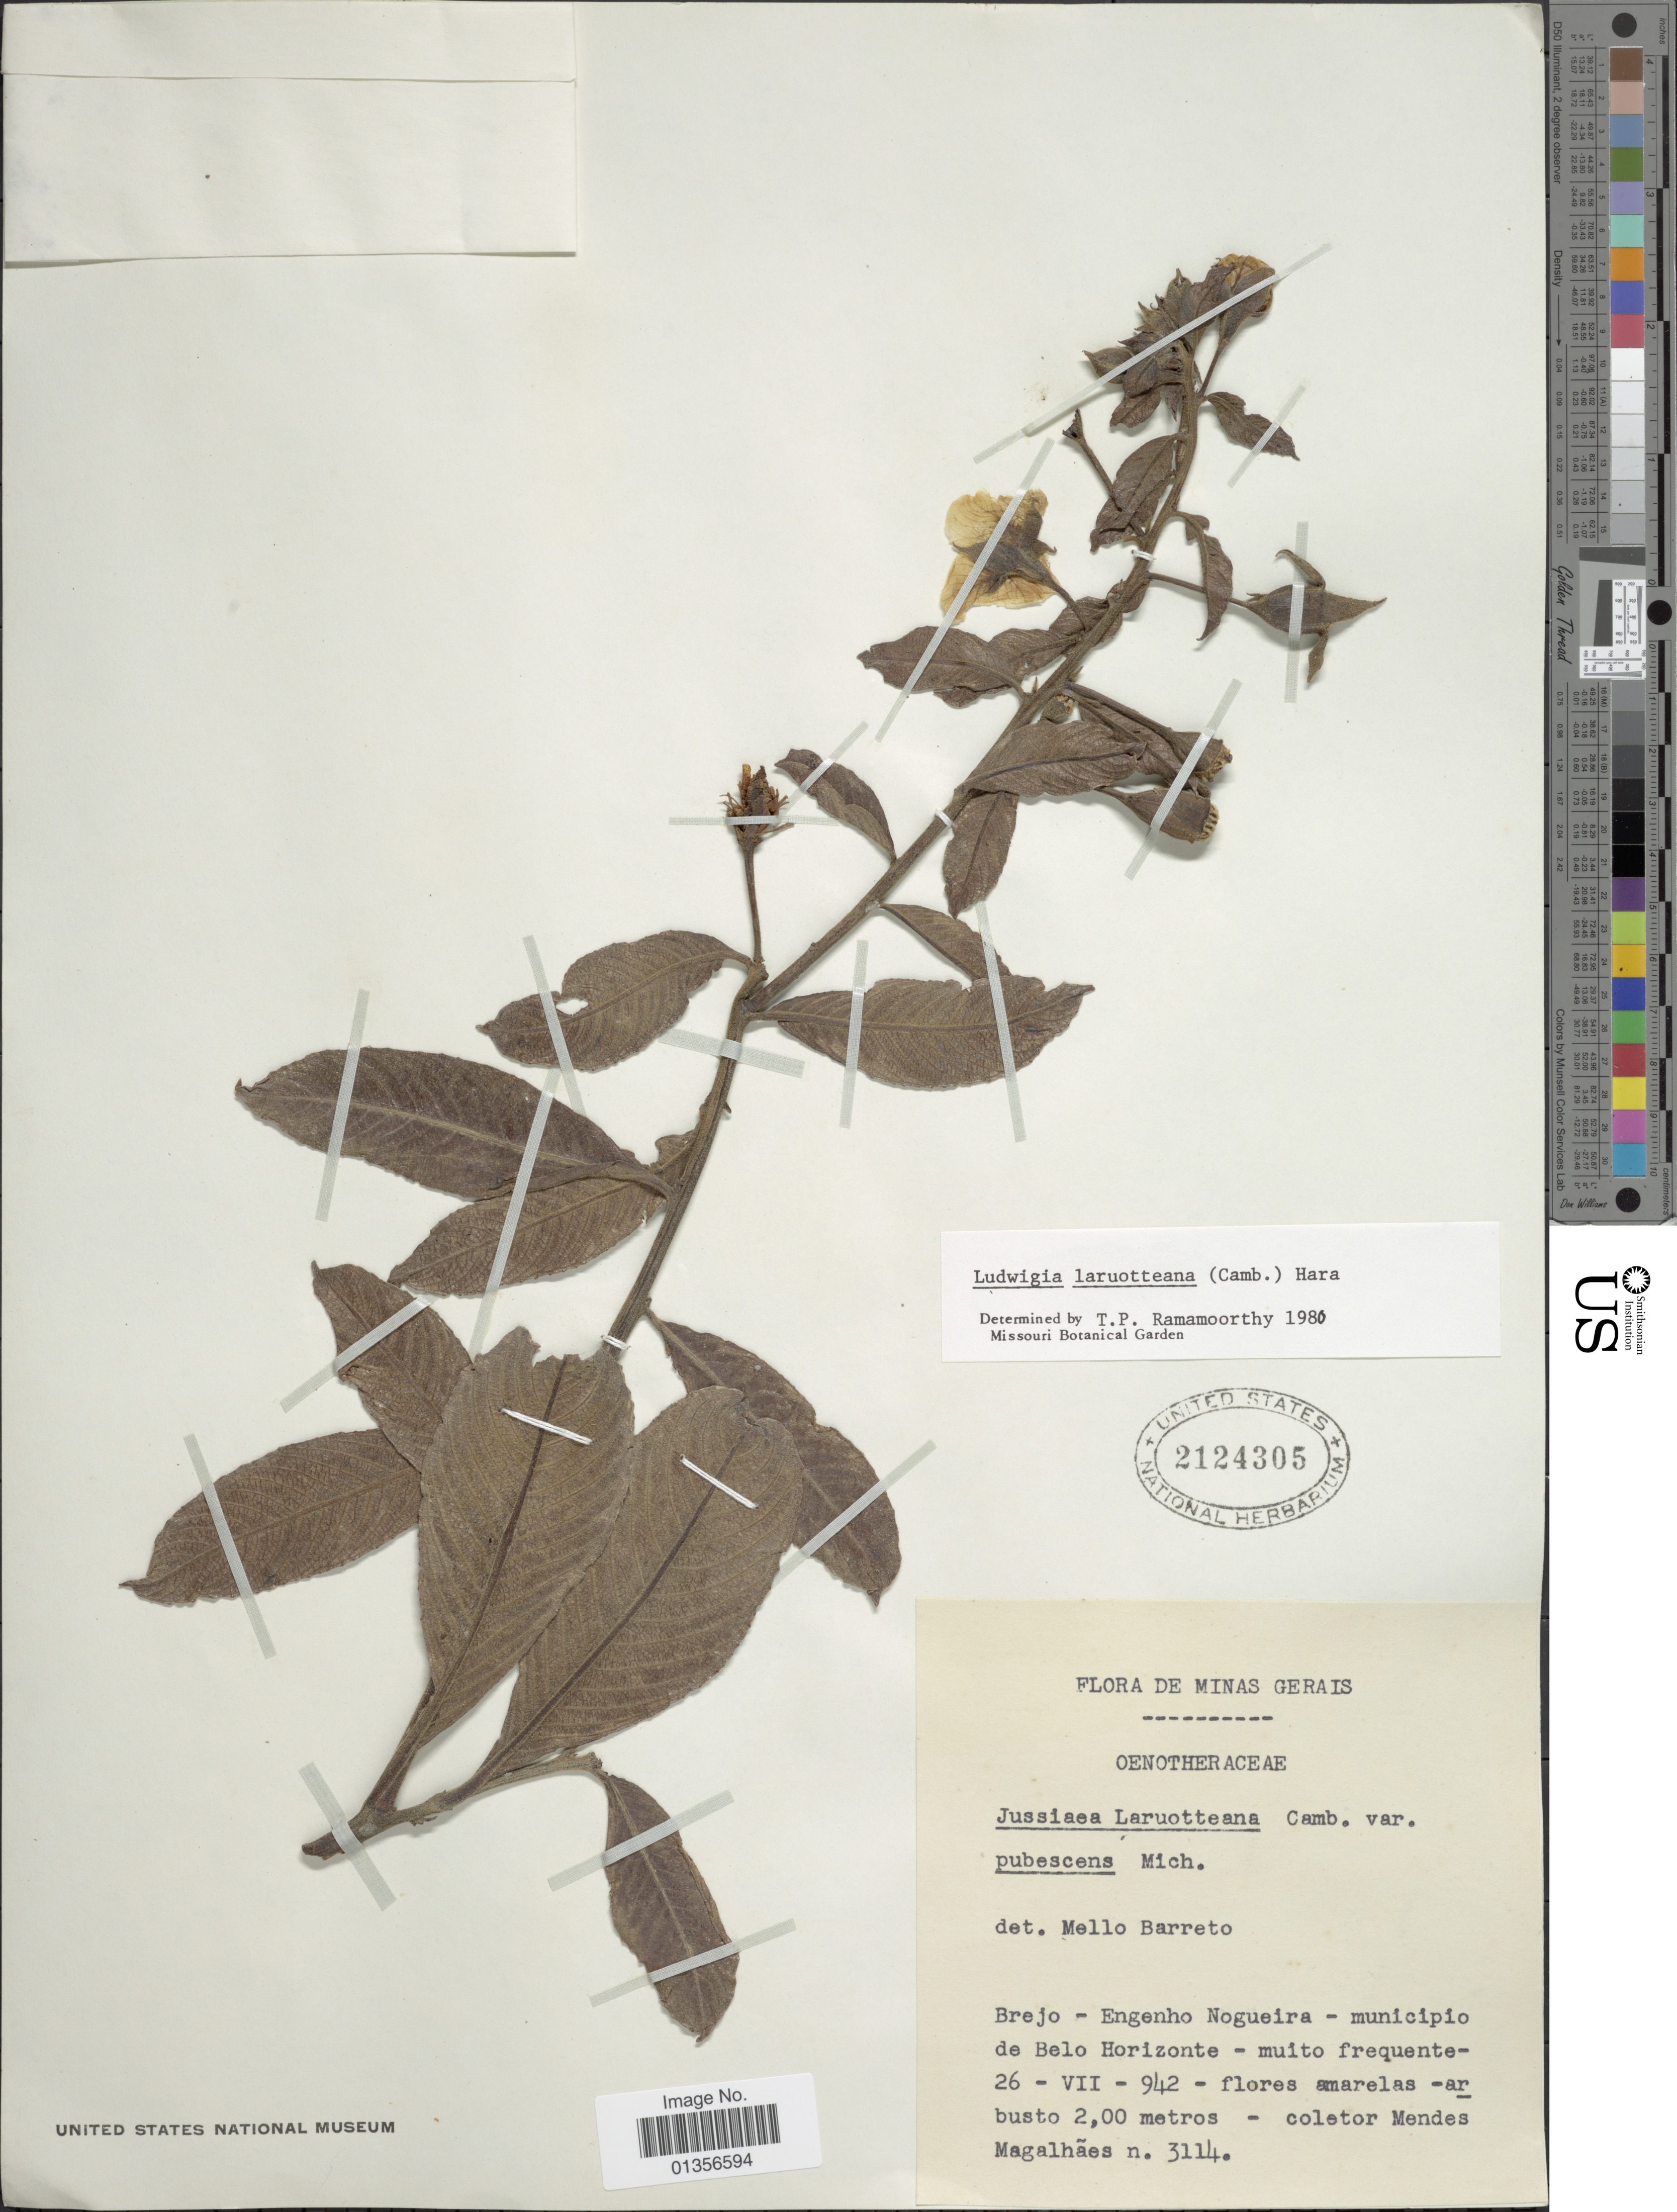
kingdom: Plantae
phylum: Tracheophyta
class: Magnoliopsida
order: Myrtales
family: Onagraceae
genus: Ludwigia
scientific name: Ludwigia laroutteana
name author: (Cambess.) H. Hara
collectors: M. Magalhães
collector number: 3114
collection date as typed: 942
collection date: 1942-07-26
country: Brazil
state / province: Minas Gerais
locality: Brejo - Engenho Noguiera - municipio de Belo Horizonte - muito frequente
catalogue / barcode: US 2124305